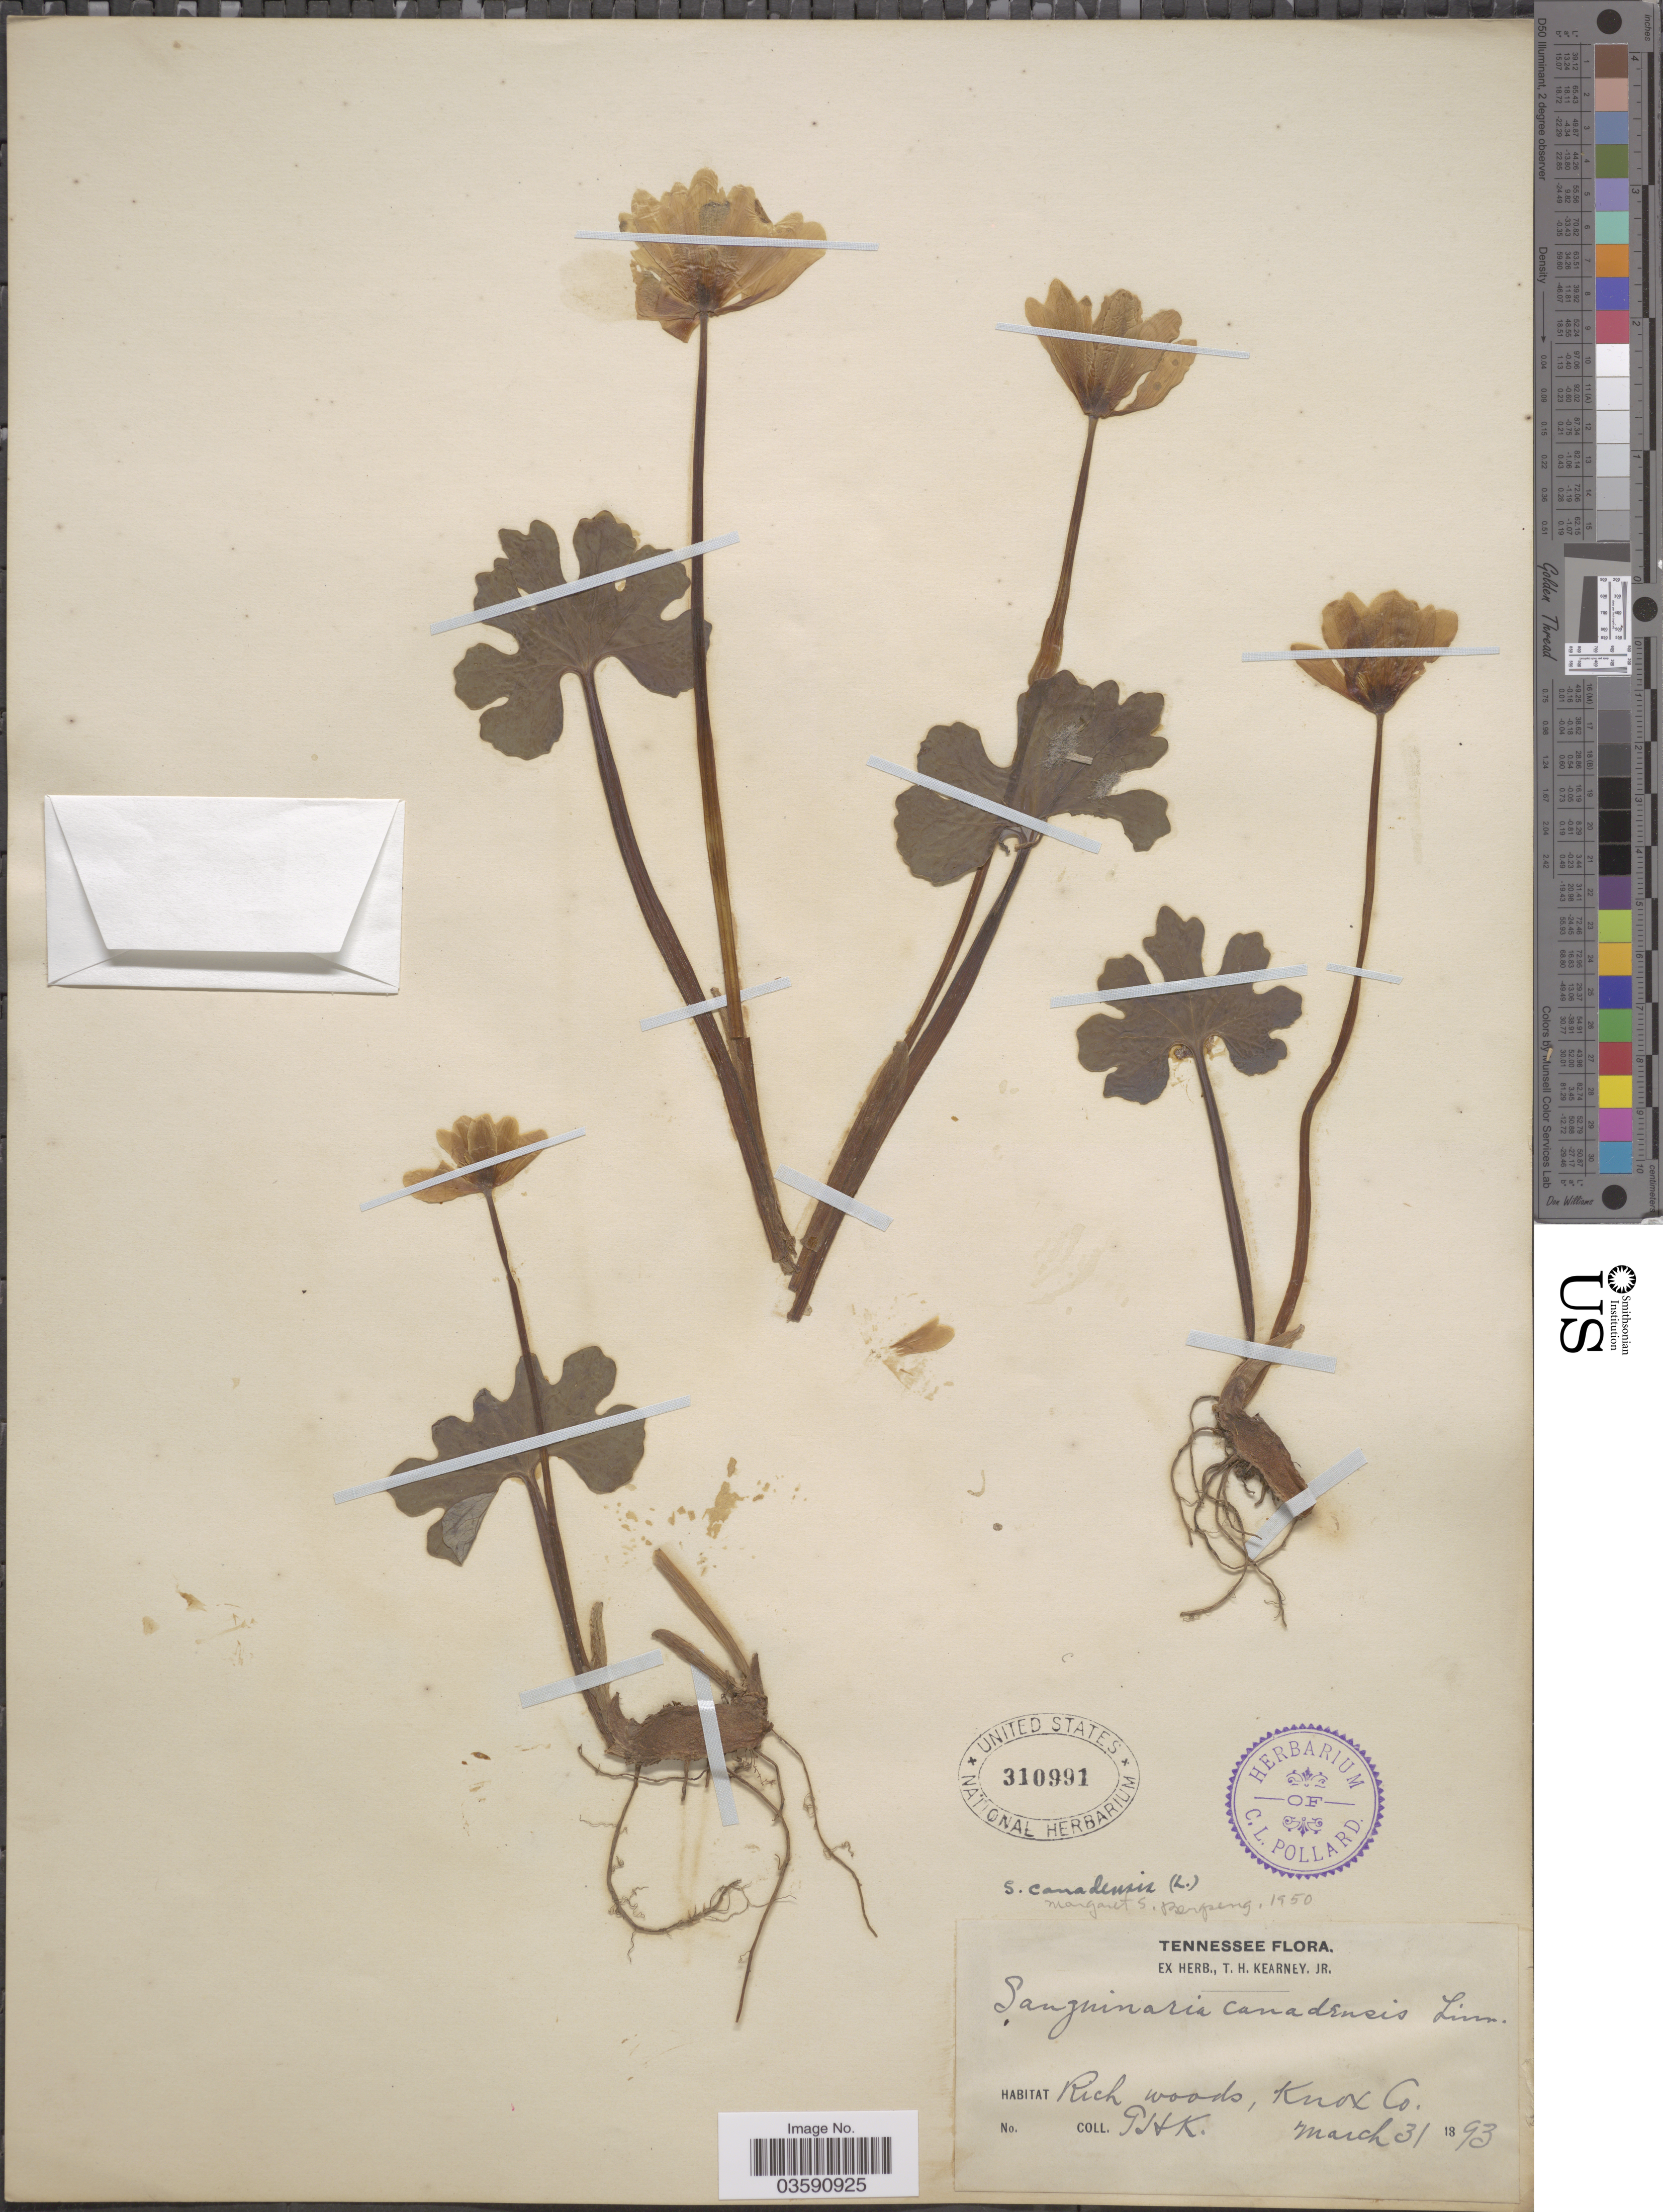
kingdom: Plantae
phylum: Tracheophyta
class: Magnoliopsida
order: Ranunculales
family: Papaveraceae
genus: Sanguinaria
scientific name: Sanguinaria canadensis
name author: L.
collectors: T. H. Kearney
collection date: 1893-03-31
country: United States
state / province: Tennessee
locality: Rich woods, Knox Co.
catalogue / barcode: US 310991